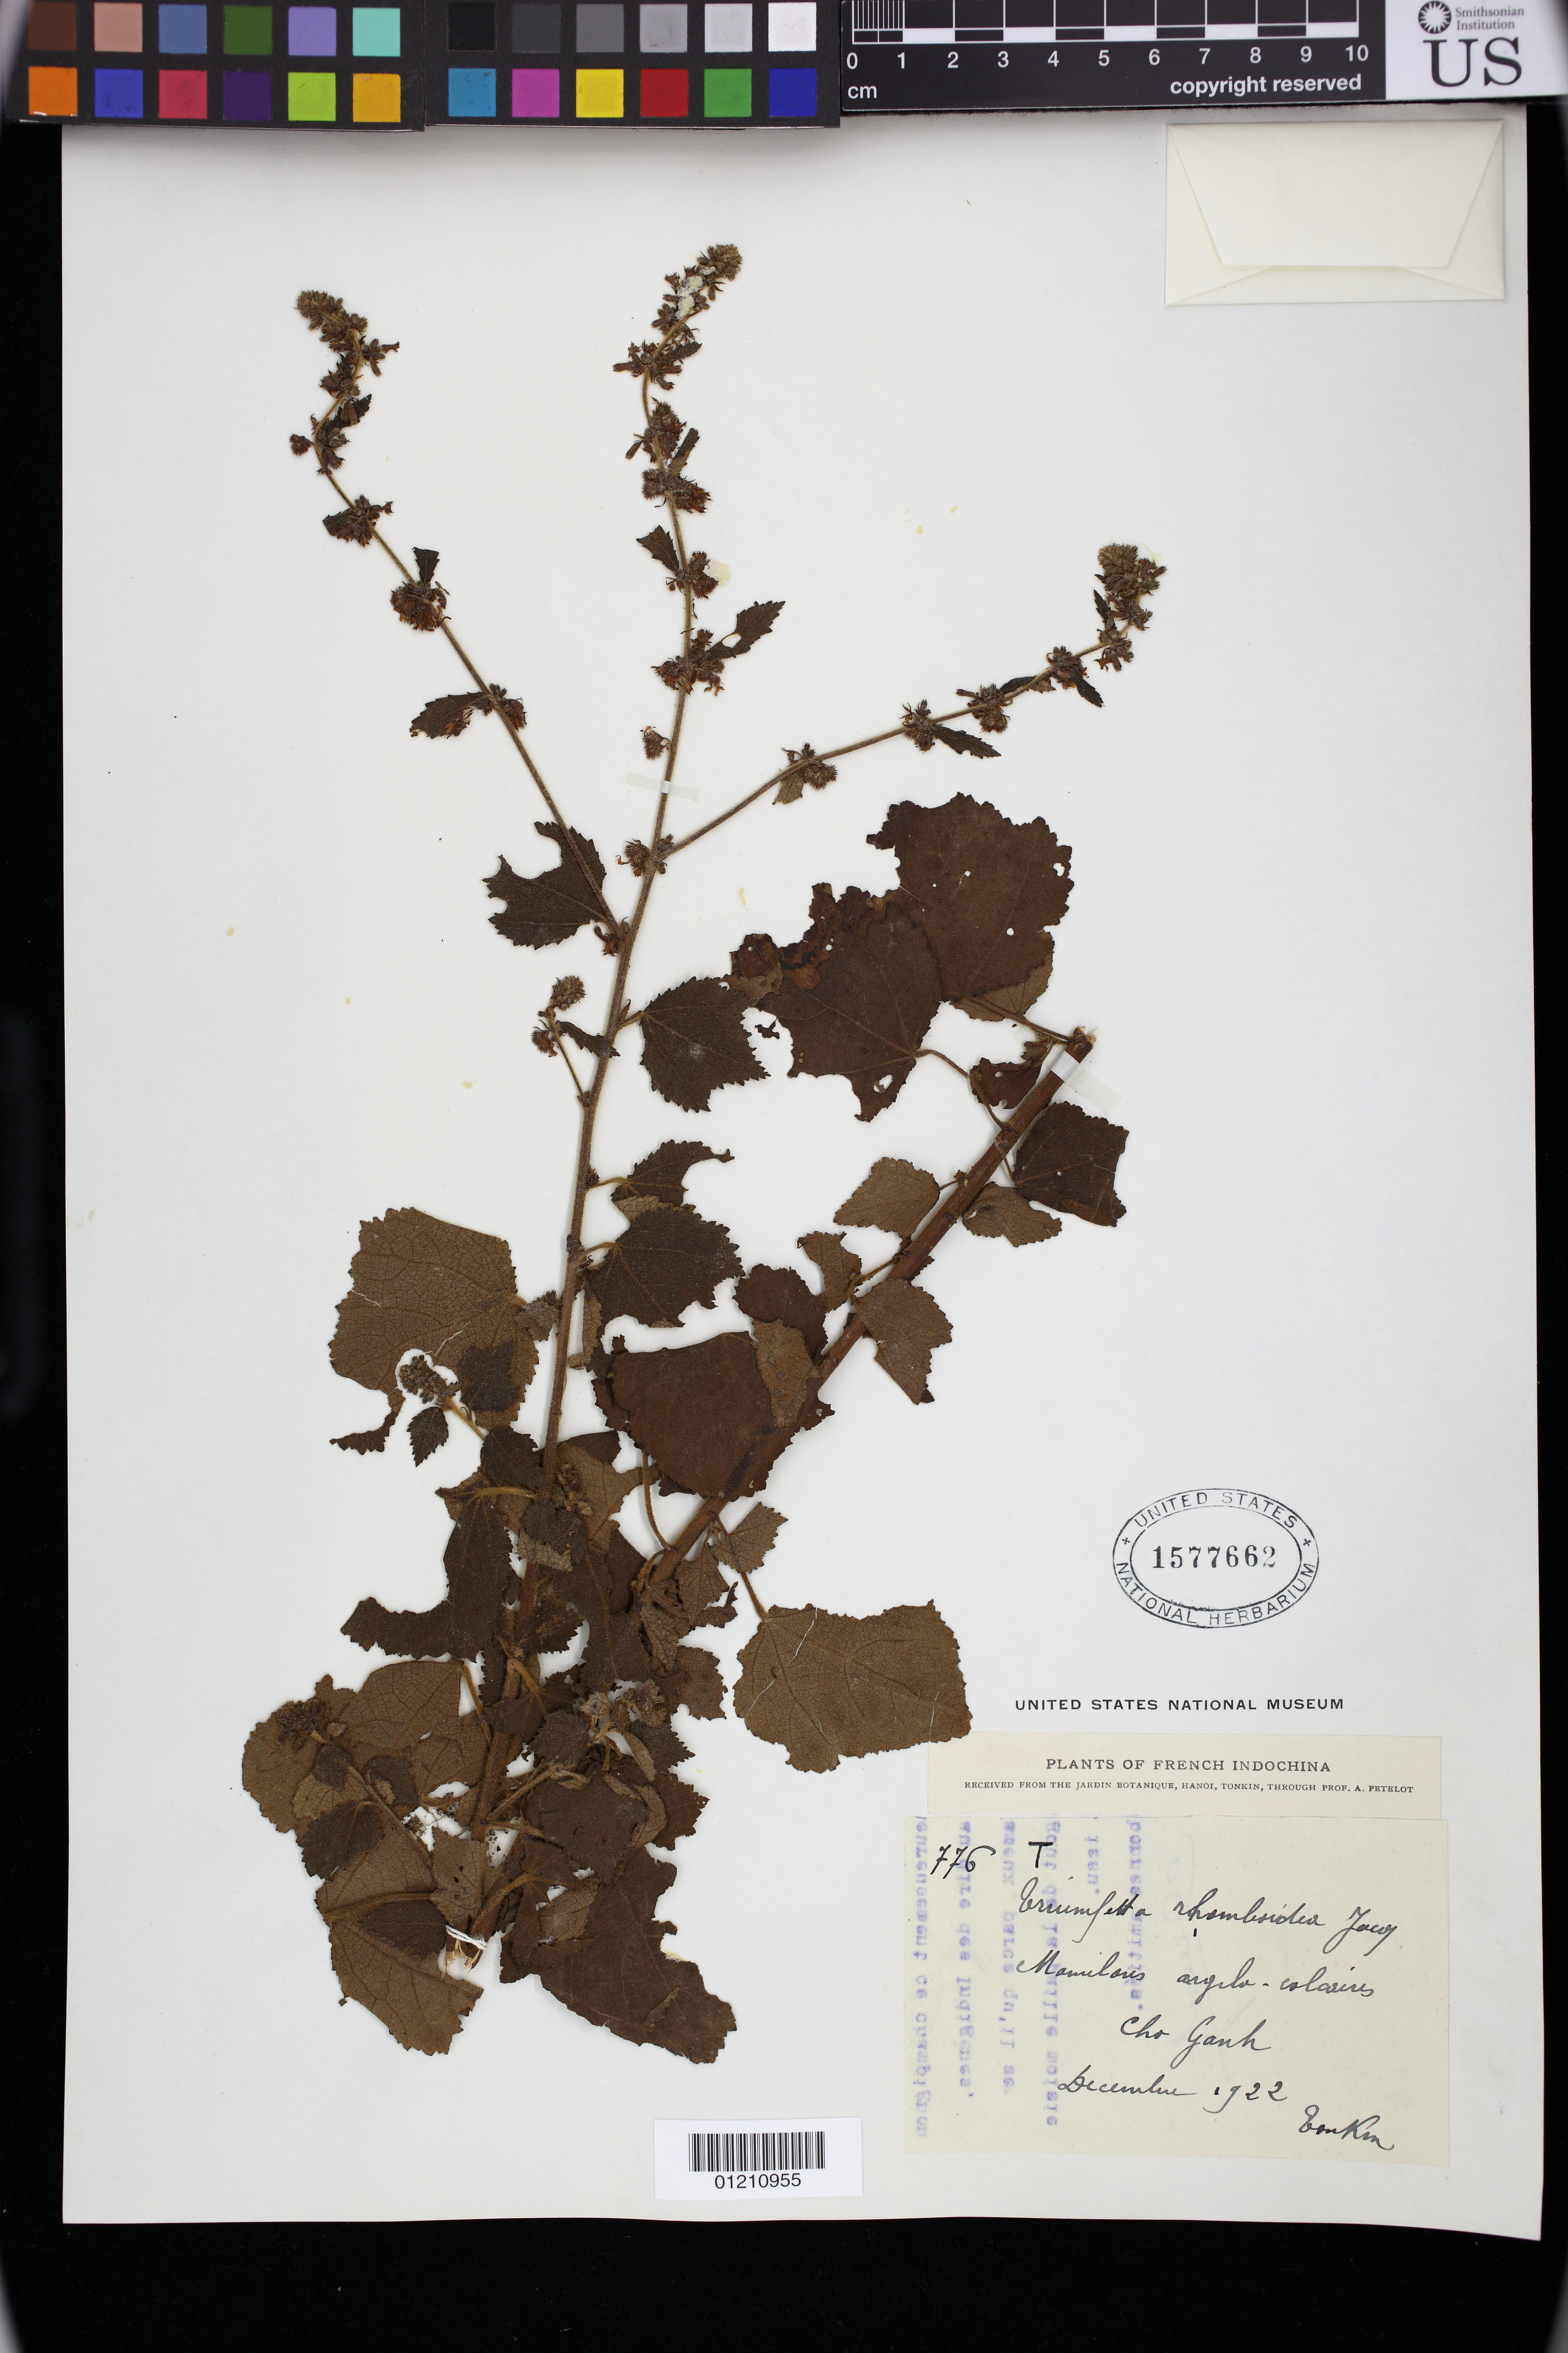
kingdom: Plantae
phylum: Tracheophyta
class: Magnoliopsida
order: Malvales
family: Malvaceae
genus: Triumfetta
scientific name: Triumfetta rhomboidea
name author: Jacq.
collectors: A. Petelot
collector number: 776 T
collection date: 1922-12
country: Vietnam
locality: Tonkin. Cho Ganh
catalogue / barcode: US 1577662